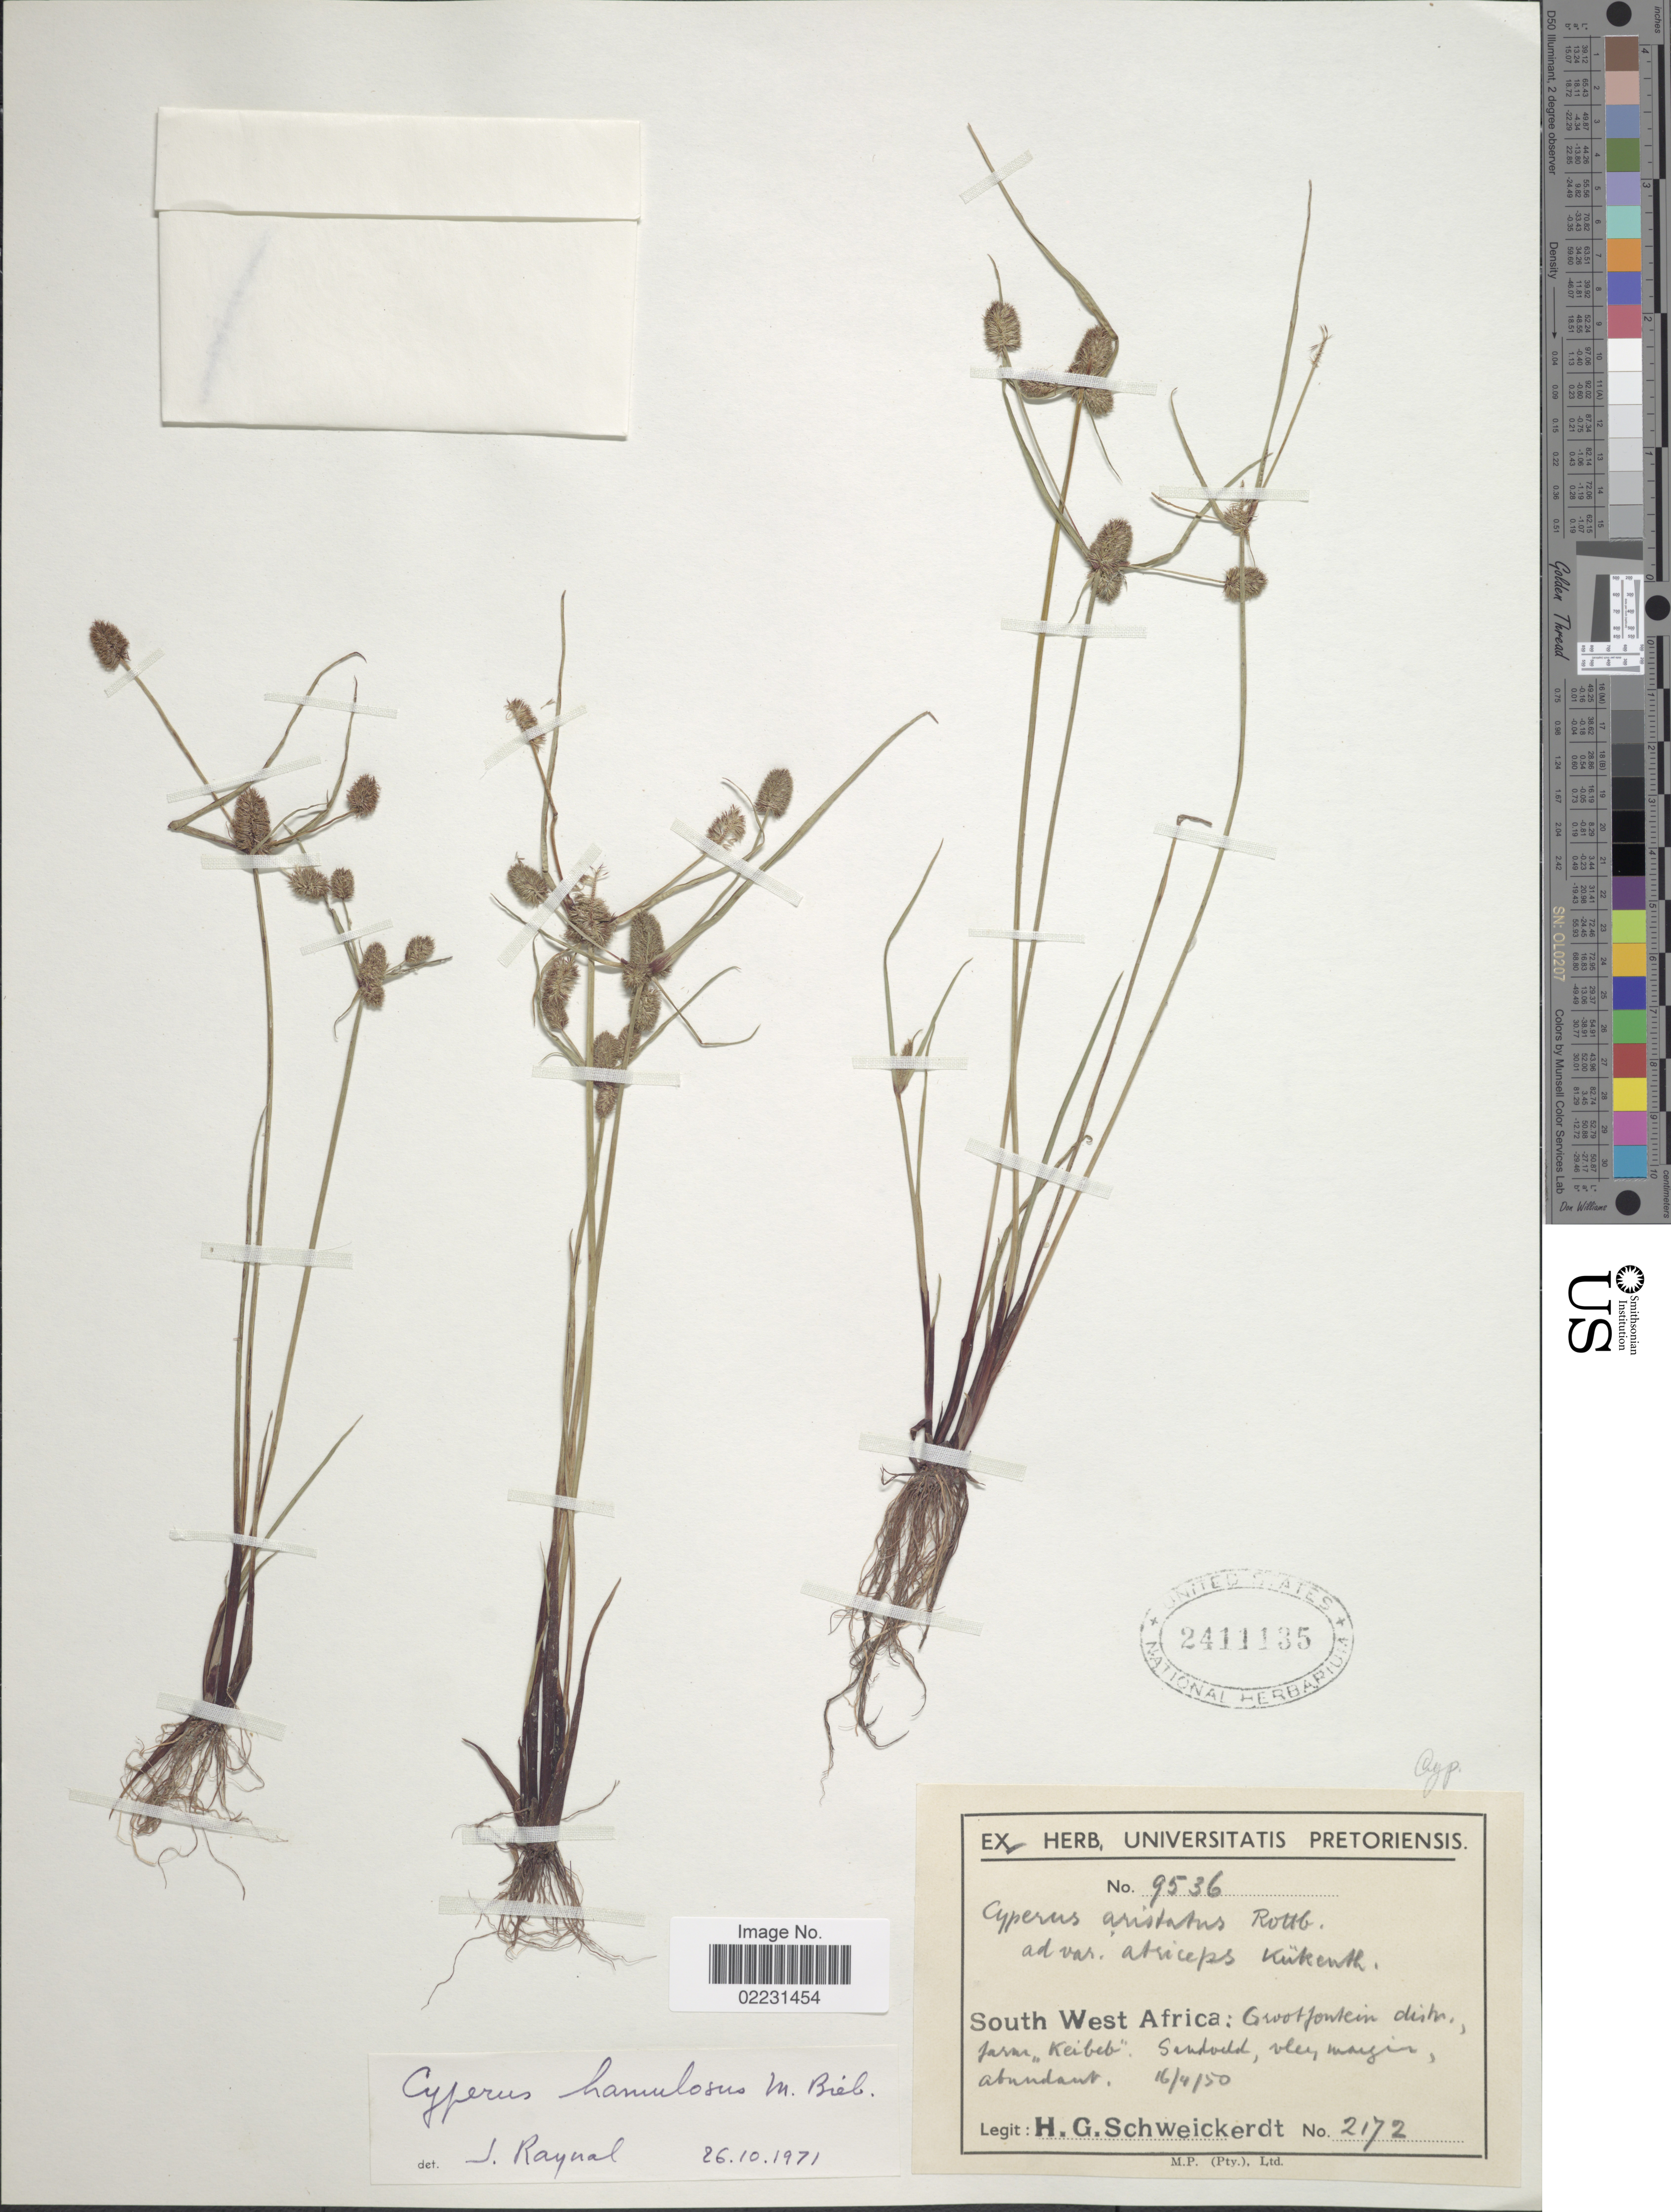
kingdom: Plantae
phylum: Tracheophyta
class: Liliopsida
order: Poales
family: Cyperaceae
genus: Cyperus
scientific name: Cyperus hamulosus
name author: M. Bieb.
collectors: H. Schweickerdt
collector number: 2172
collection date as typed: Transcribed d/m/y: 16/4/50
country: Namibia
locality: South West Africa: Grootfontein distr. farm Keibeb.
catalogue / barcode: US 2411135